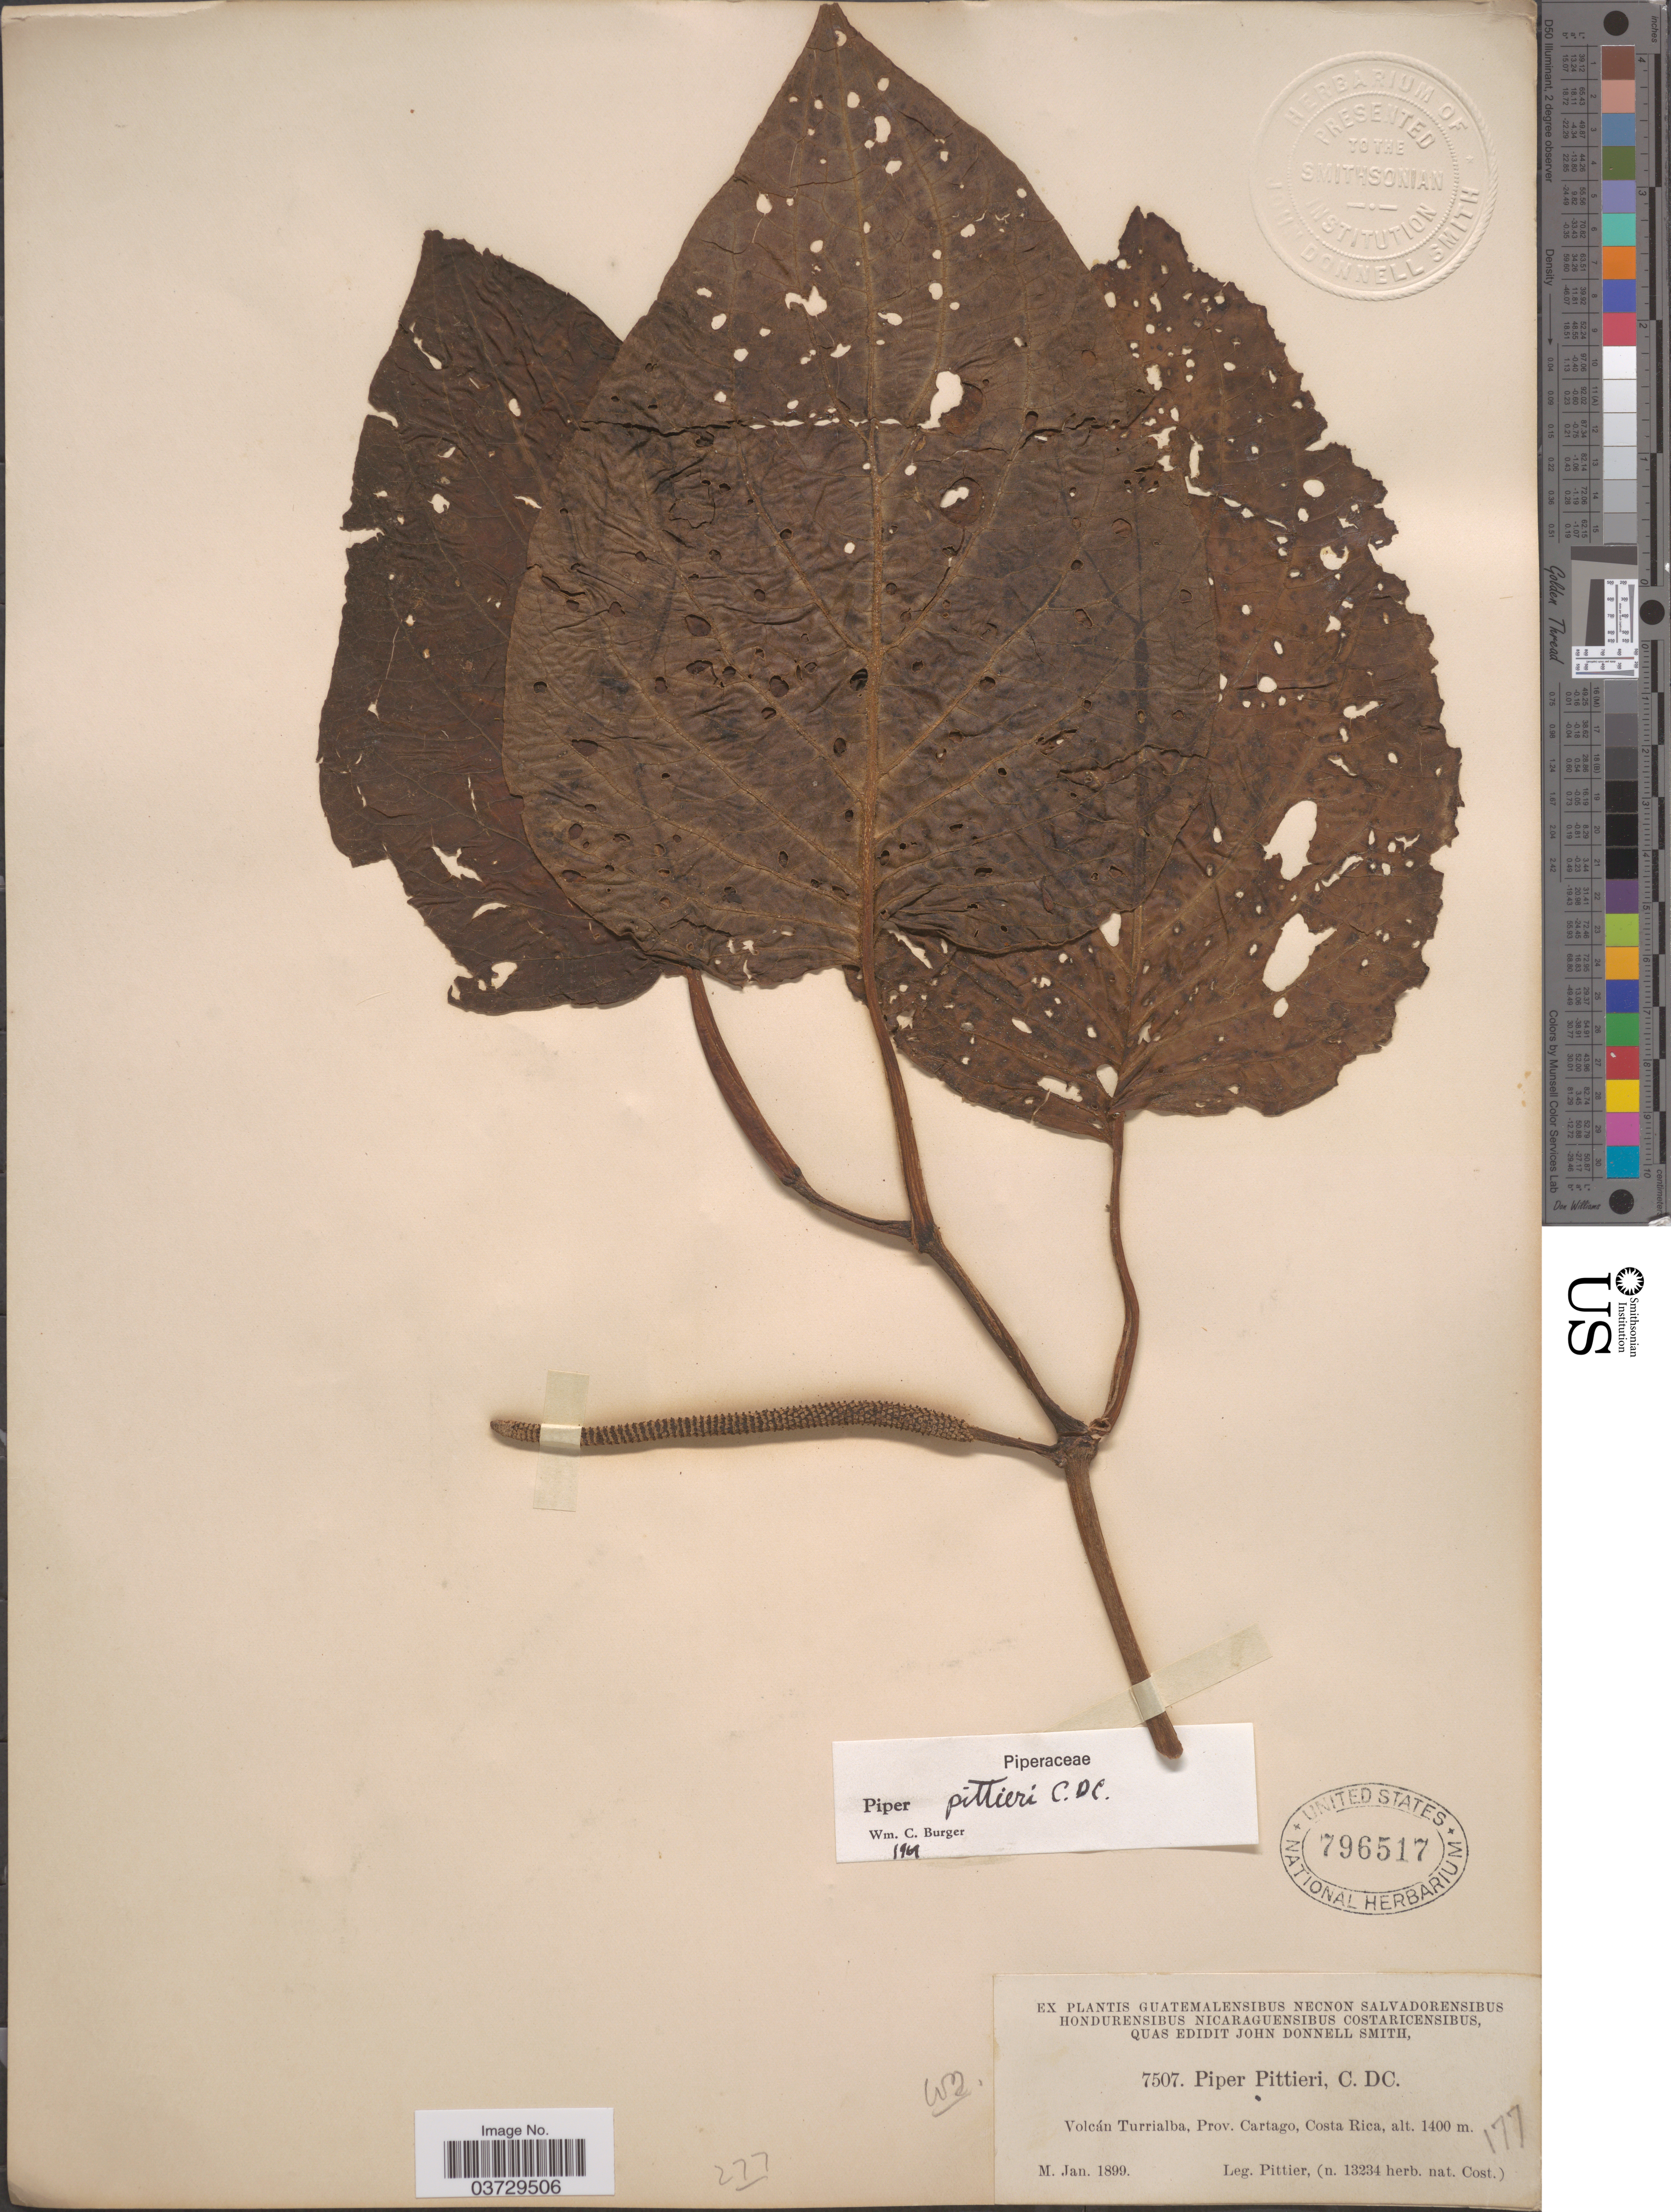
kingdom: Plantae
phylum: Tracheophyta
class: Magnoliopsida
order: Piperales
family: Piperaceae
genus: Piper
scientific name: Piper pittieri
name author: C. DC.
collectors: Pittier, --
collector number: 7507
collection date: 1899-01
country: Costa Rica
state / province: Cartago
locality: Volcán Turrialba.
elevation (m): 1400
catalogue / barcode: US 796517